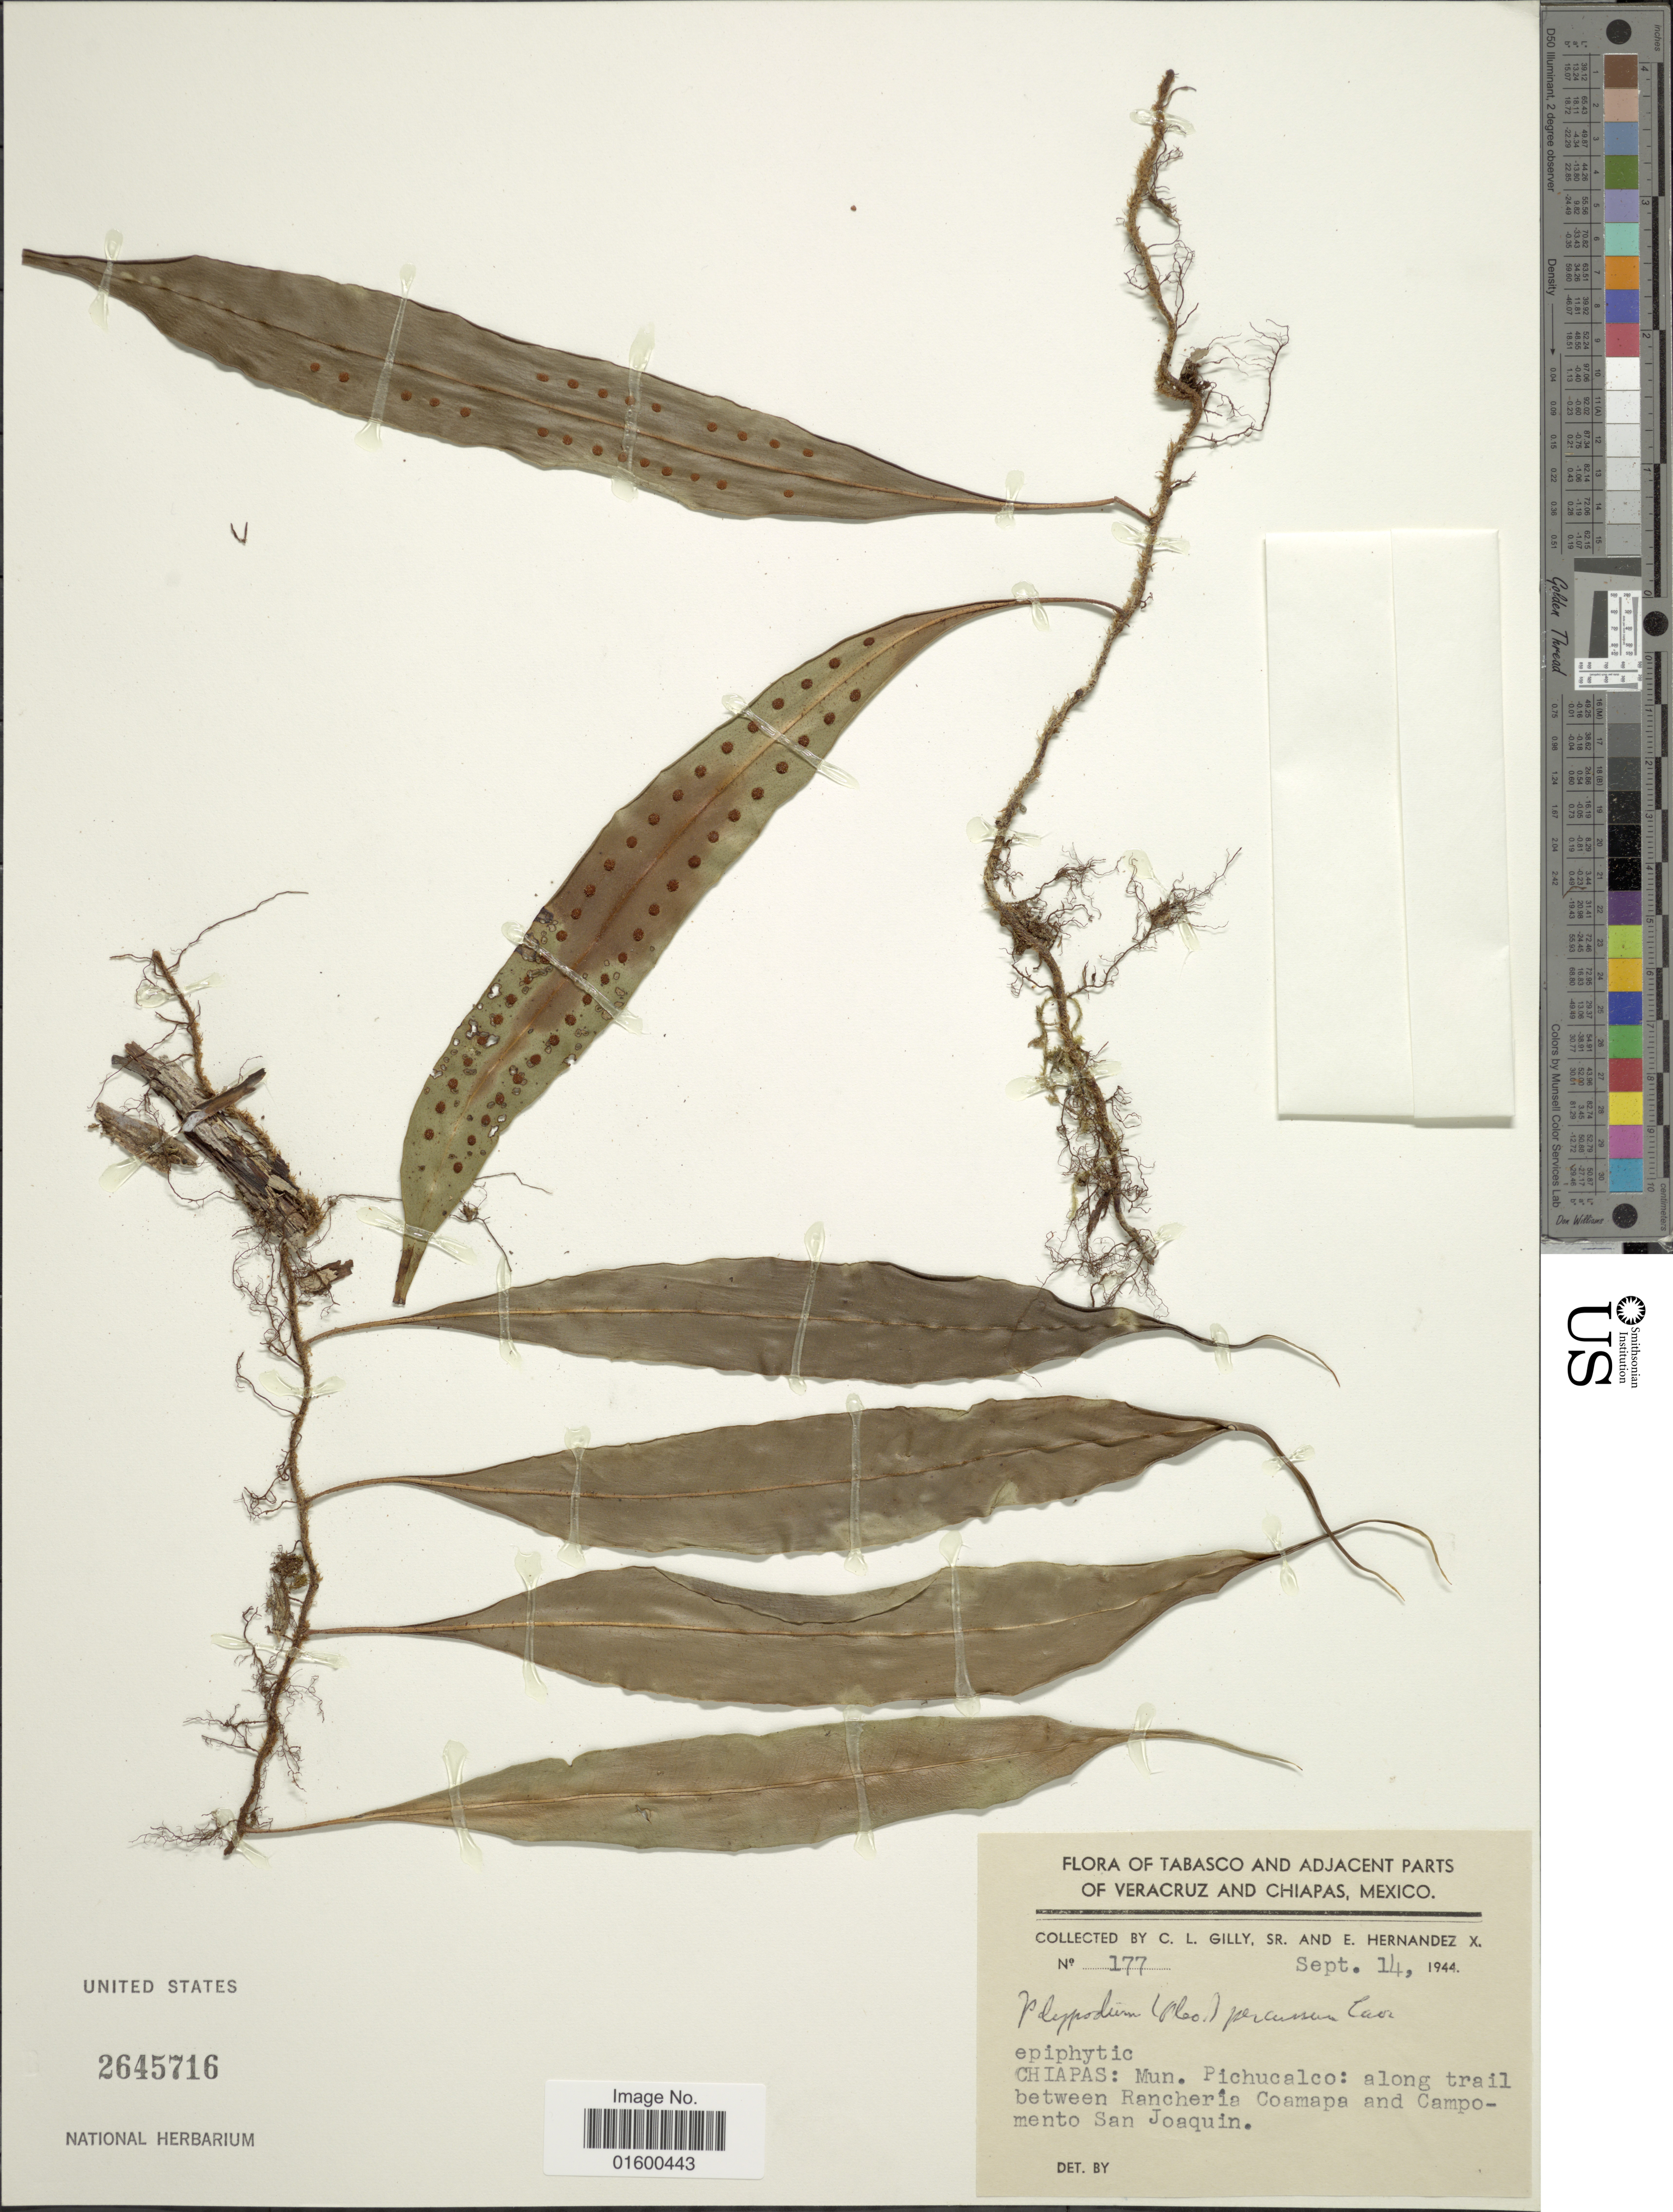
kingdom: Plantae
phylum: Tracheophyta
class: Polypodiopsida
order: Polypodiales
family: Polypodiaceae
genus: Microgramma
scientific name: Microgramma percussa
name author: (Cav.) de la Sota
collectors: C. Gilly & E. Hernandez X.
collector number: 177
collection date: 1944-09-14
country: Mexico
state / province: Chiapas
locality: Chiapas: Mun. Pichucalco, along trail between Rancheria Coamapa and Campomento San Joaquin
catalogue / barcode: US 2645716